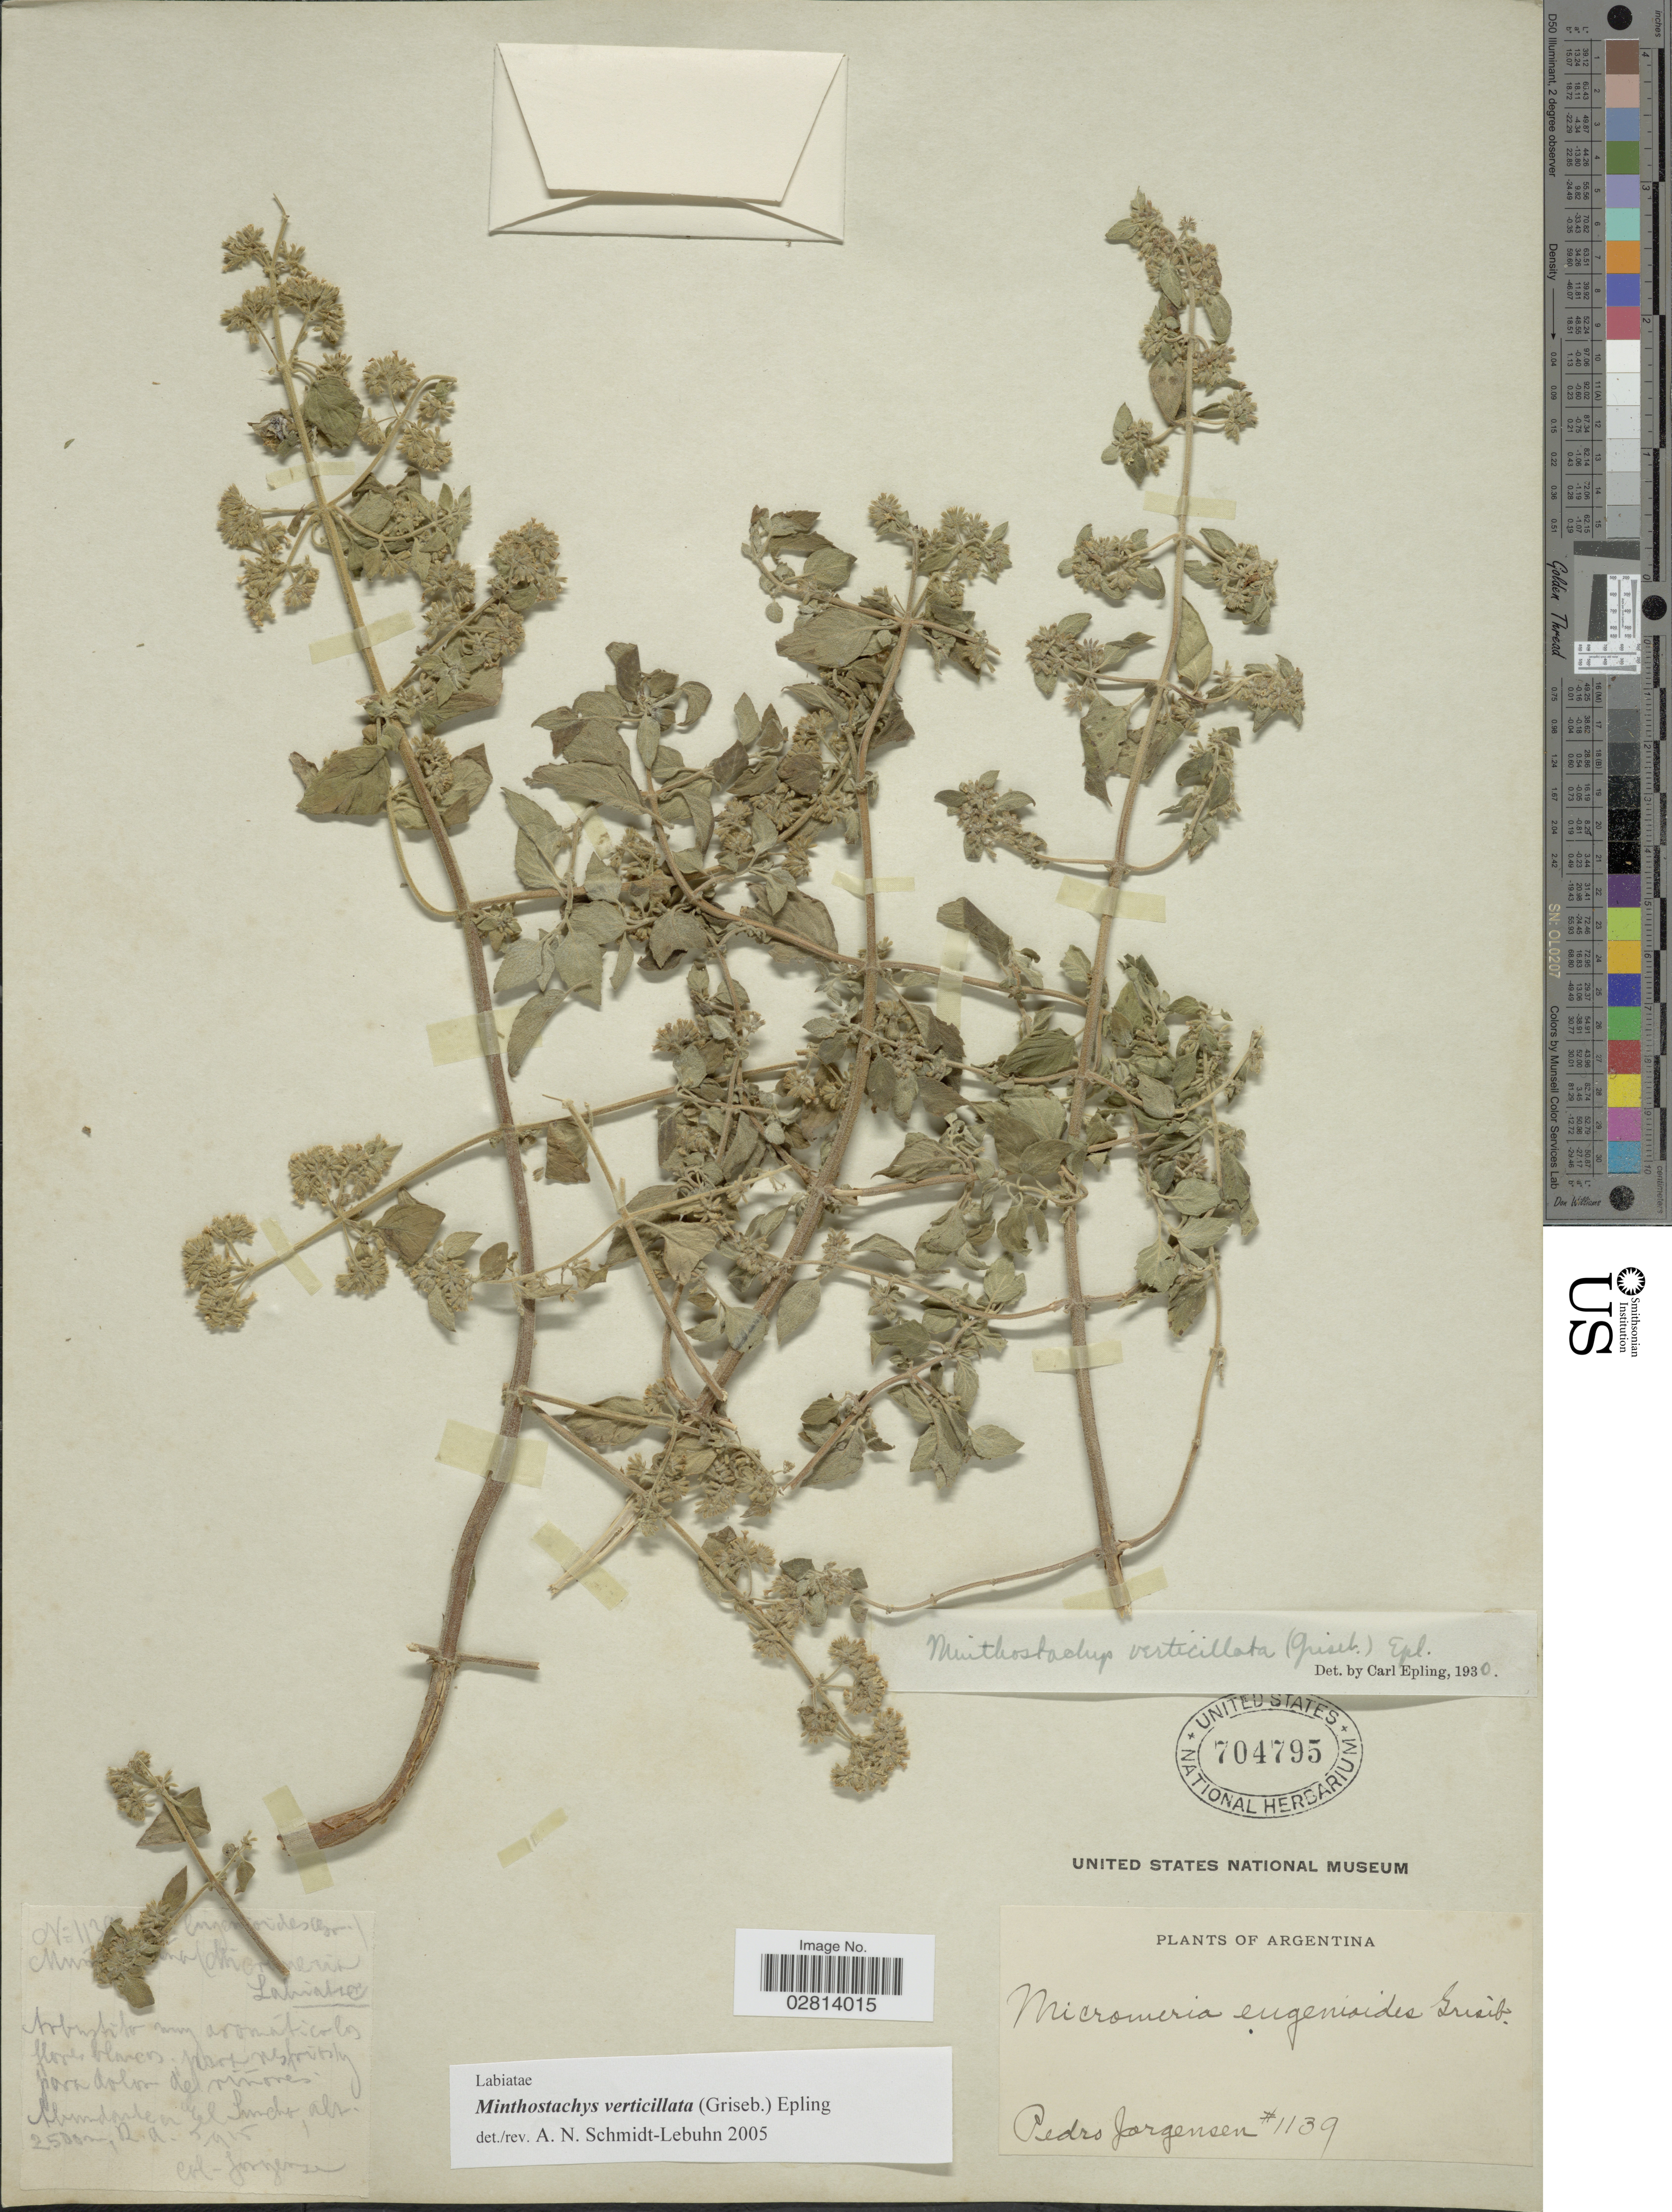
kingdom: Plantae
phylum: Tracheophyta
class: Magnoliopsida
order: Lamiales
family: Lamiaceae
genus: Minthostachys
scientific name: Minthostachys verticillata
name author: (Griseb.) Epling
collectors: P. Jörgensen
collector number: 1139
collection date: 1915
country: Argentina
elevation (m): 2500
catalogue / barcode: US 704795